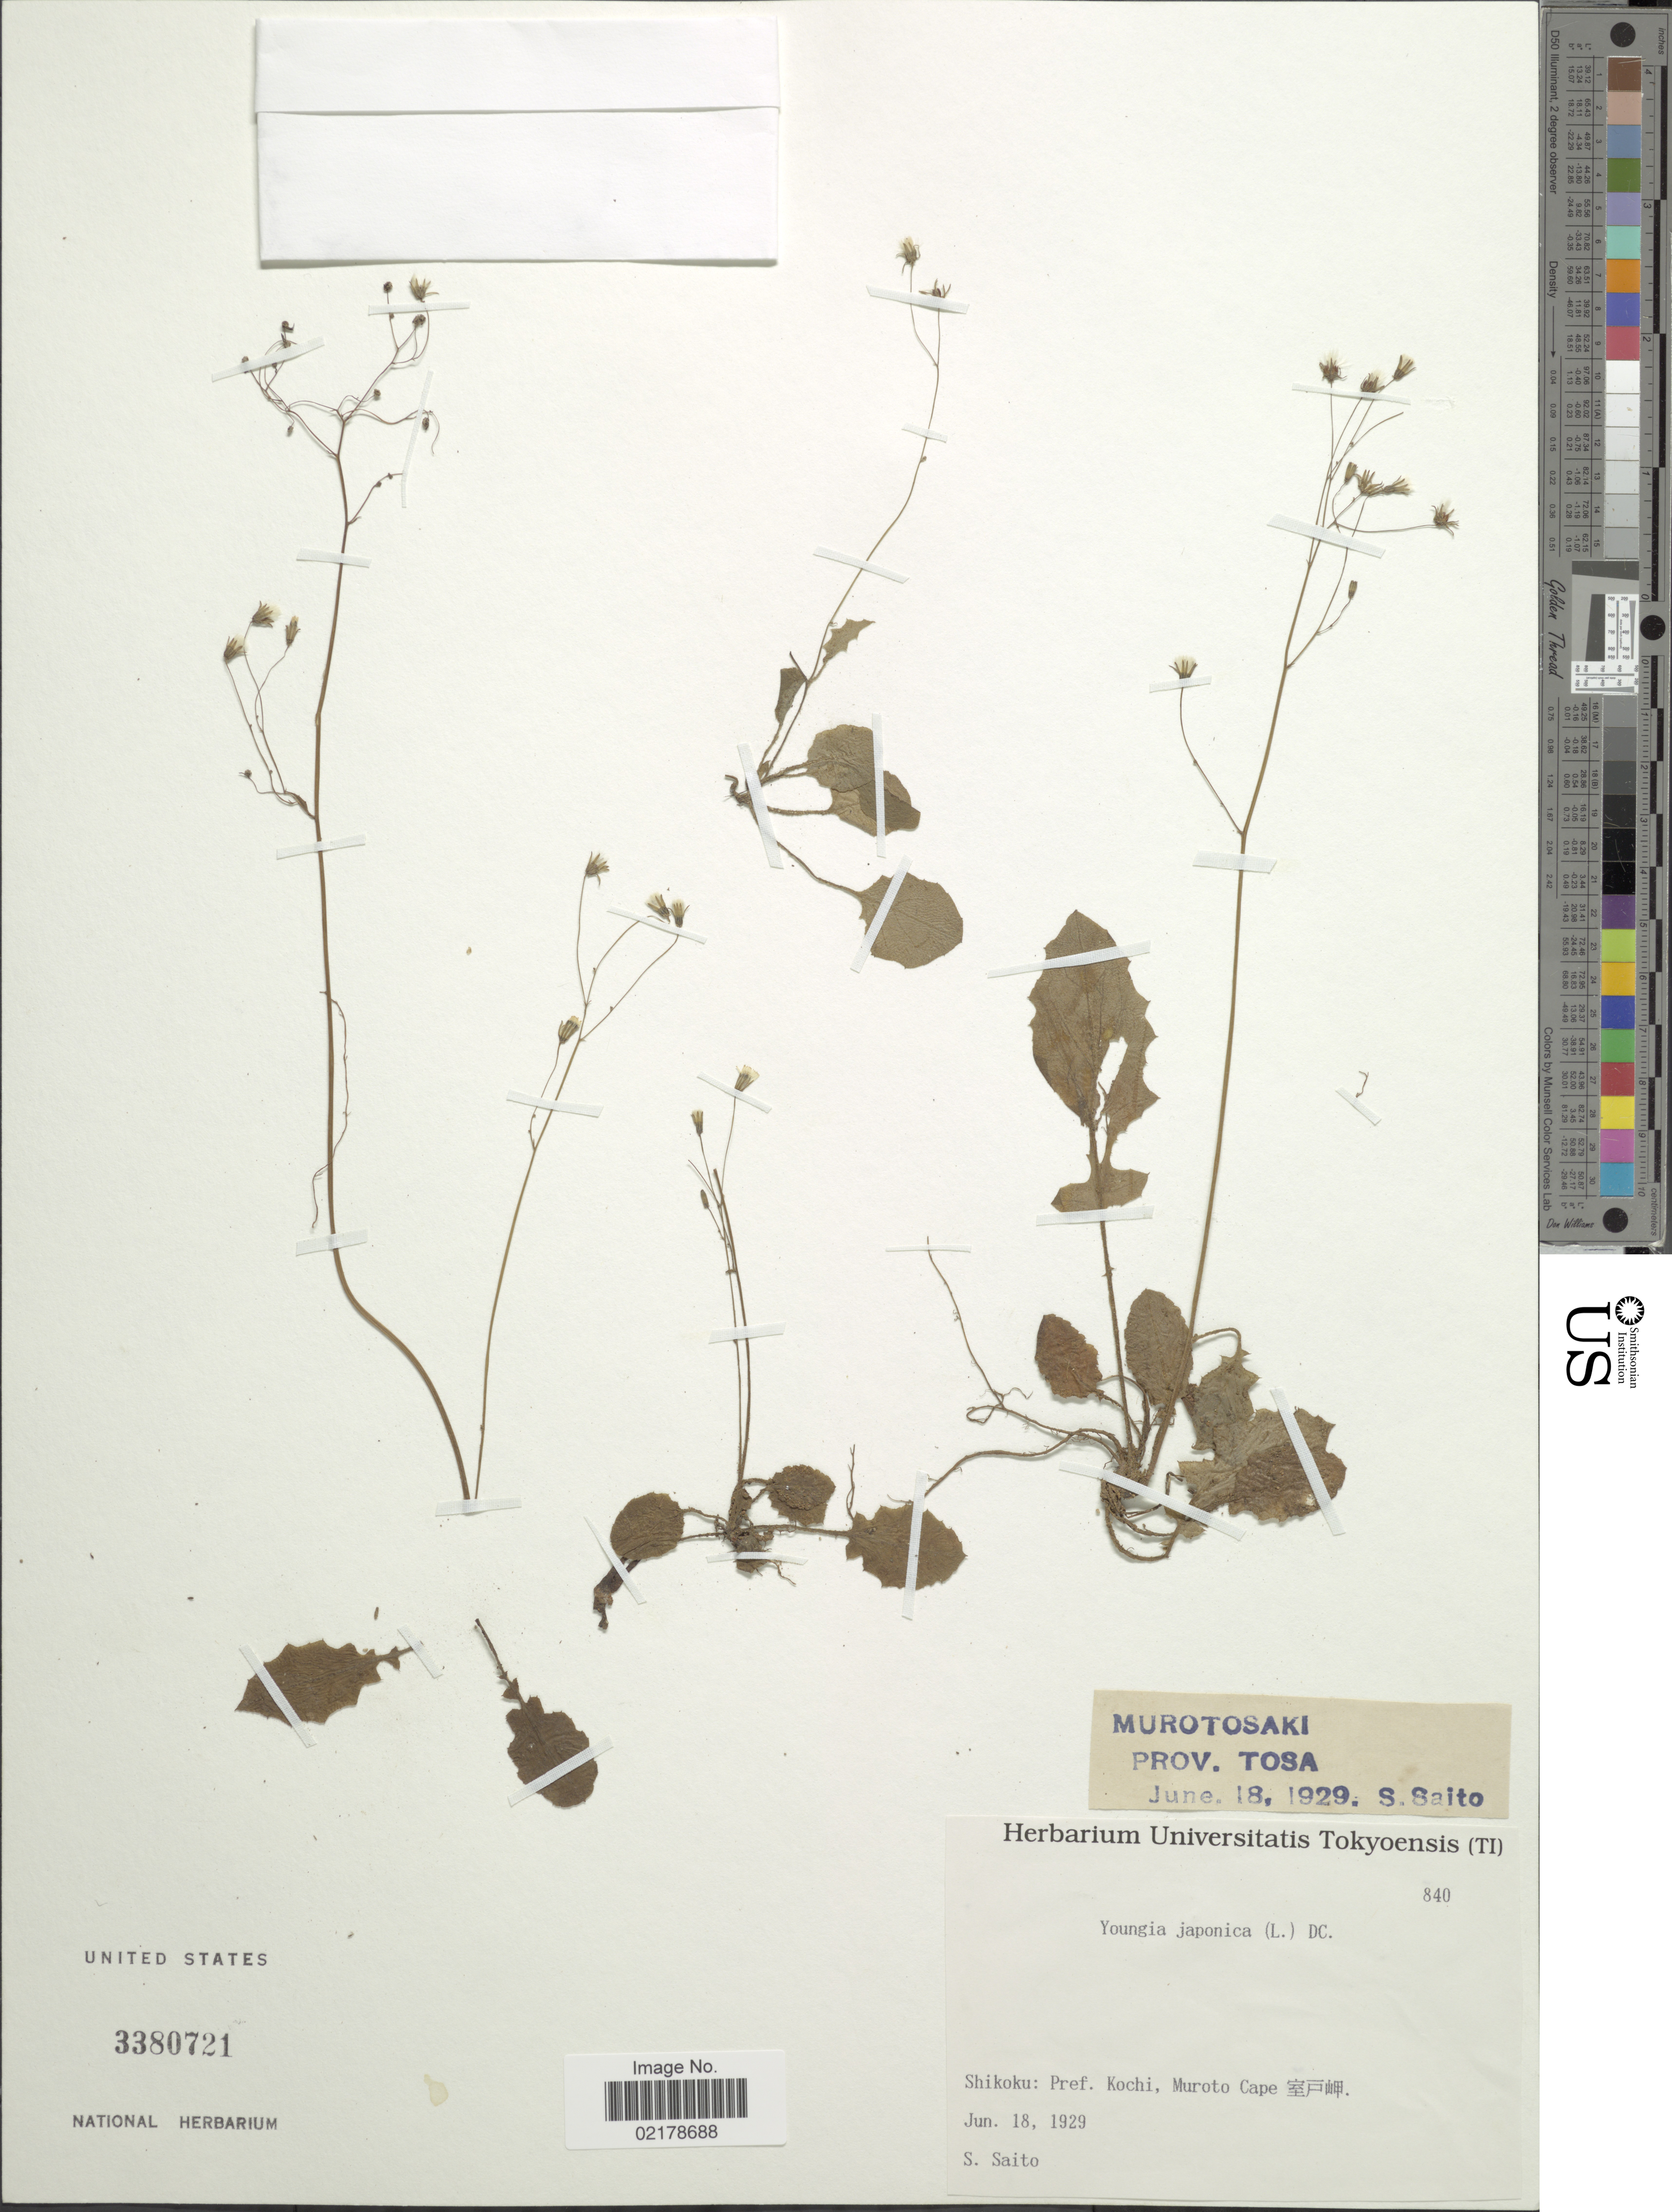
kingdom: Plantae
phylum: Tracheophyta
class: Magnoliopsida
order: Asterales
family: Asteraceae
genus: Youngia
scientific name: Youngia japonica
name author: (L.) DC.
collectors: S. Saito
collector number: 840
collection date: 1929-06-18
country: Japan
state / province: Koti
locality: Shikoku: Pref. Kochi, Muroto Cape X.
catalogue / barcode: US 3380721